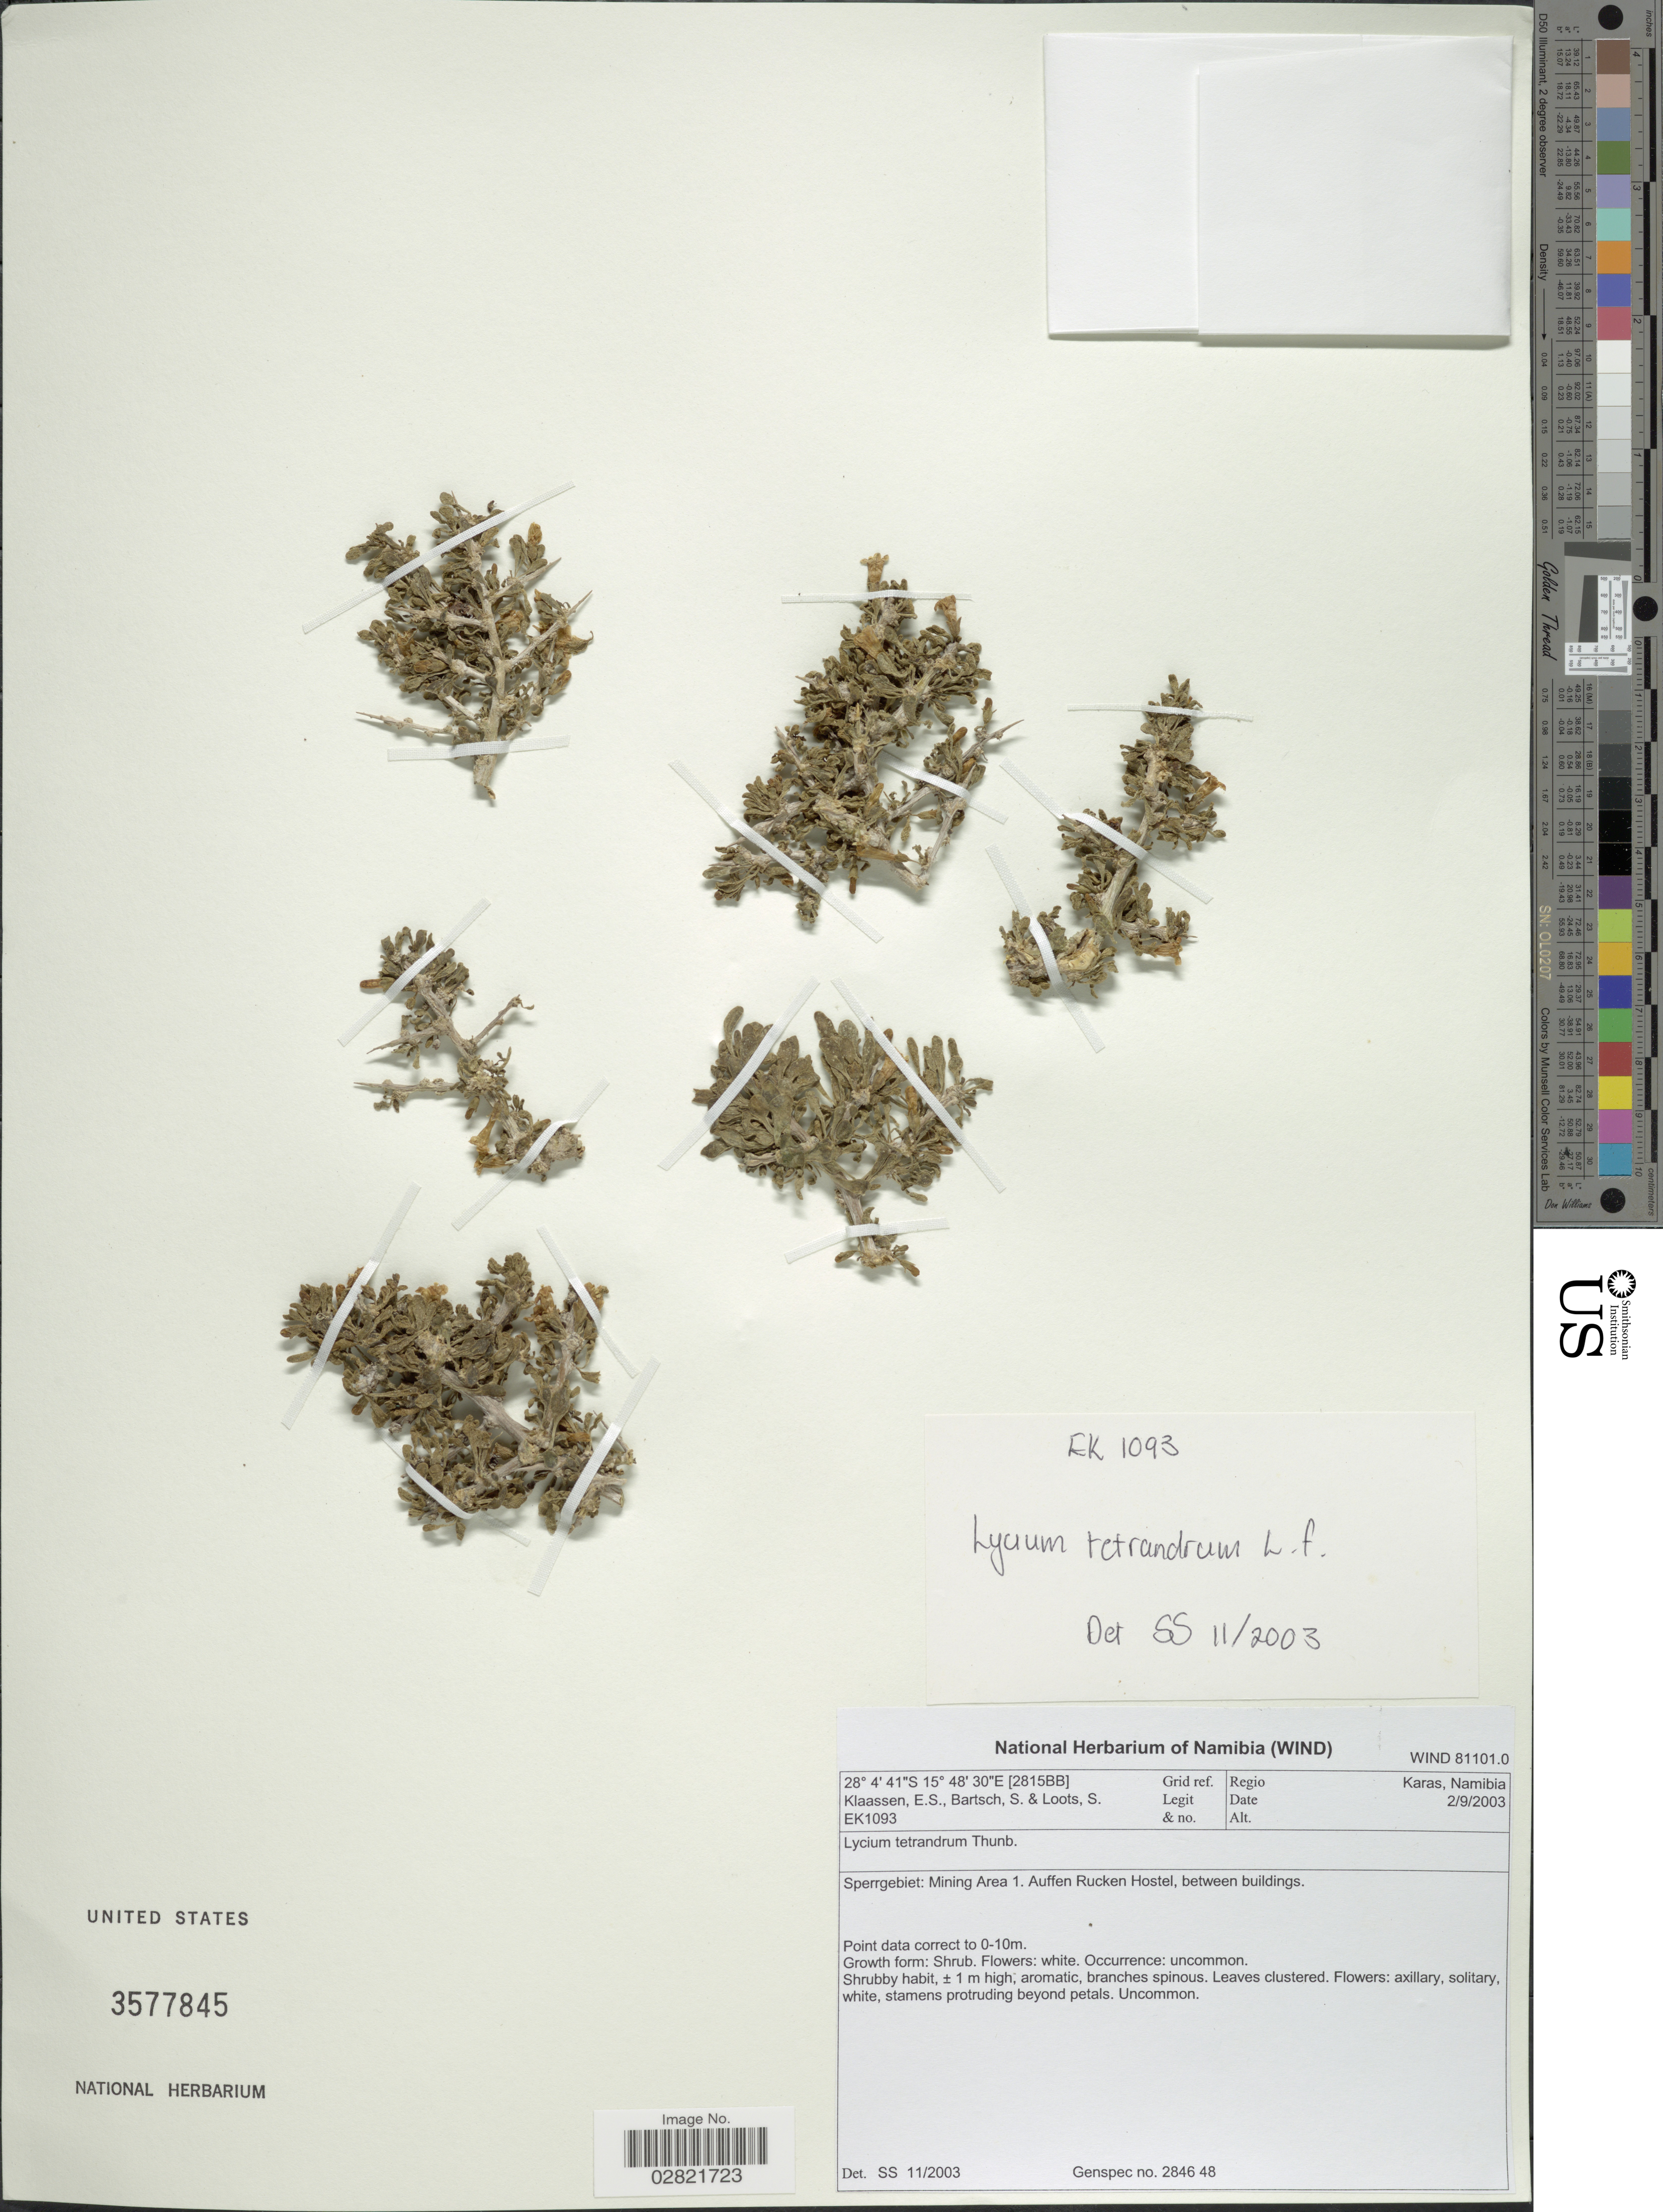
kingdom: Plantae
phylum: Tracheophyta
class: Magnoliopsida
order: Solanales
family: Solanaceae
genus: Lycium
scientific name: Lycium tetrandrum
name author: Thunb.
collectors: E. S. Klaassen, S. Bartsch & S. Loots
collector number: EK1093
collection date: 2003-09-02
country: Namibia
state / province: Karas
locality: [2815BB] Grid ref. Regio Karas. Sperrgebiet: Mining Area 1. Auffen Rucken Hostel, between buildings.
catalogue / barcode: US 3577845